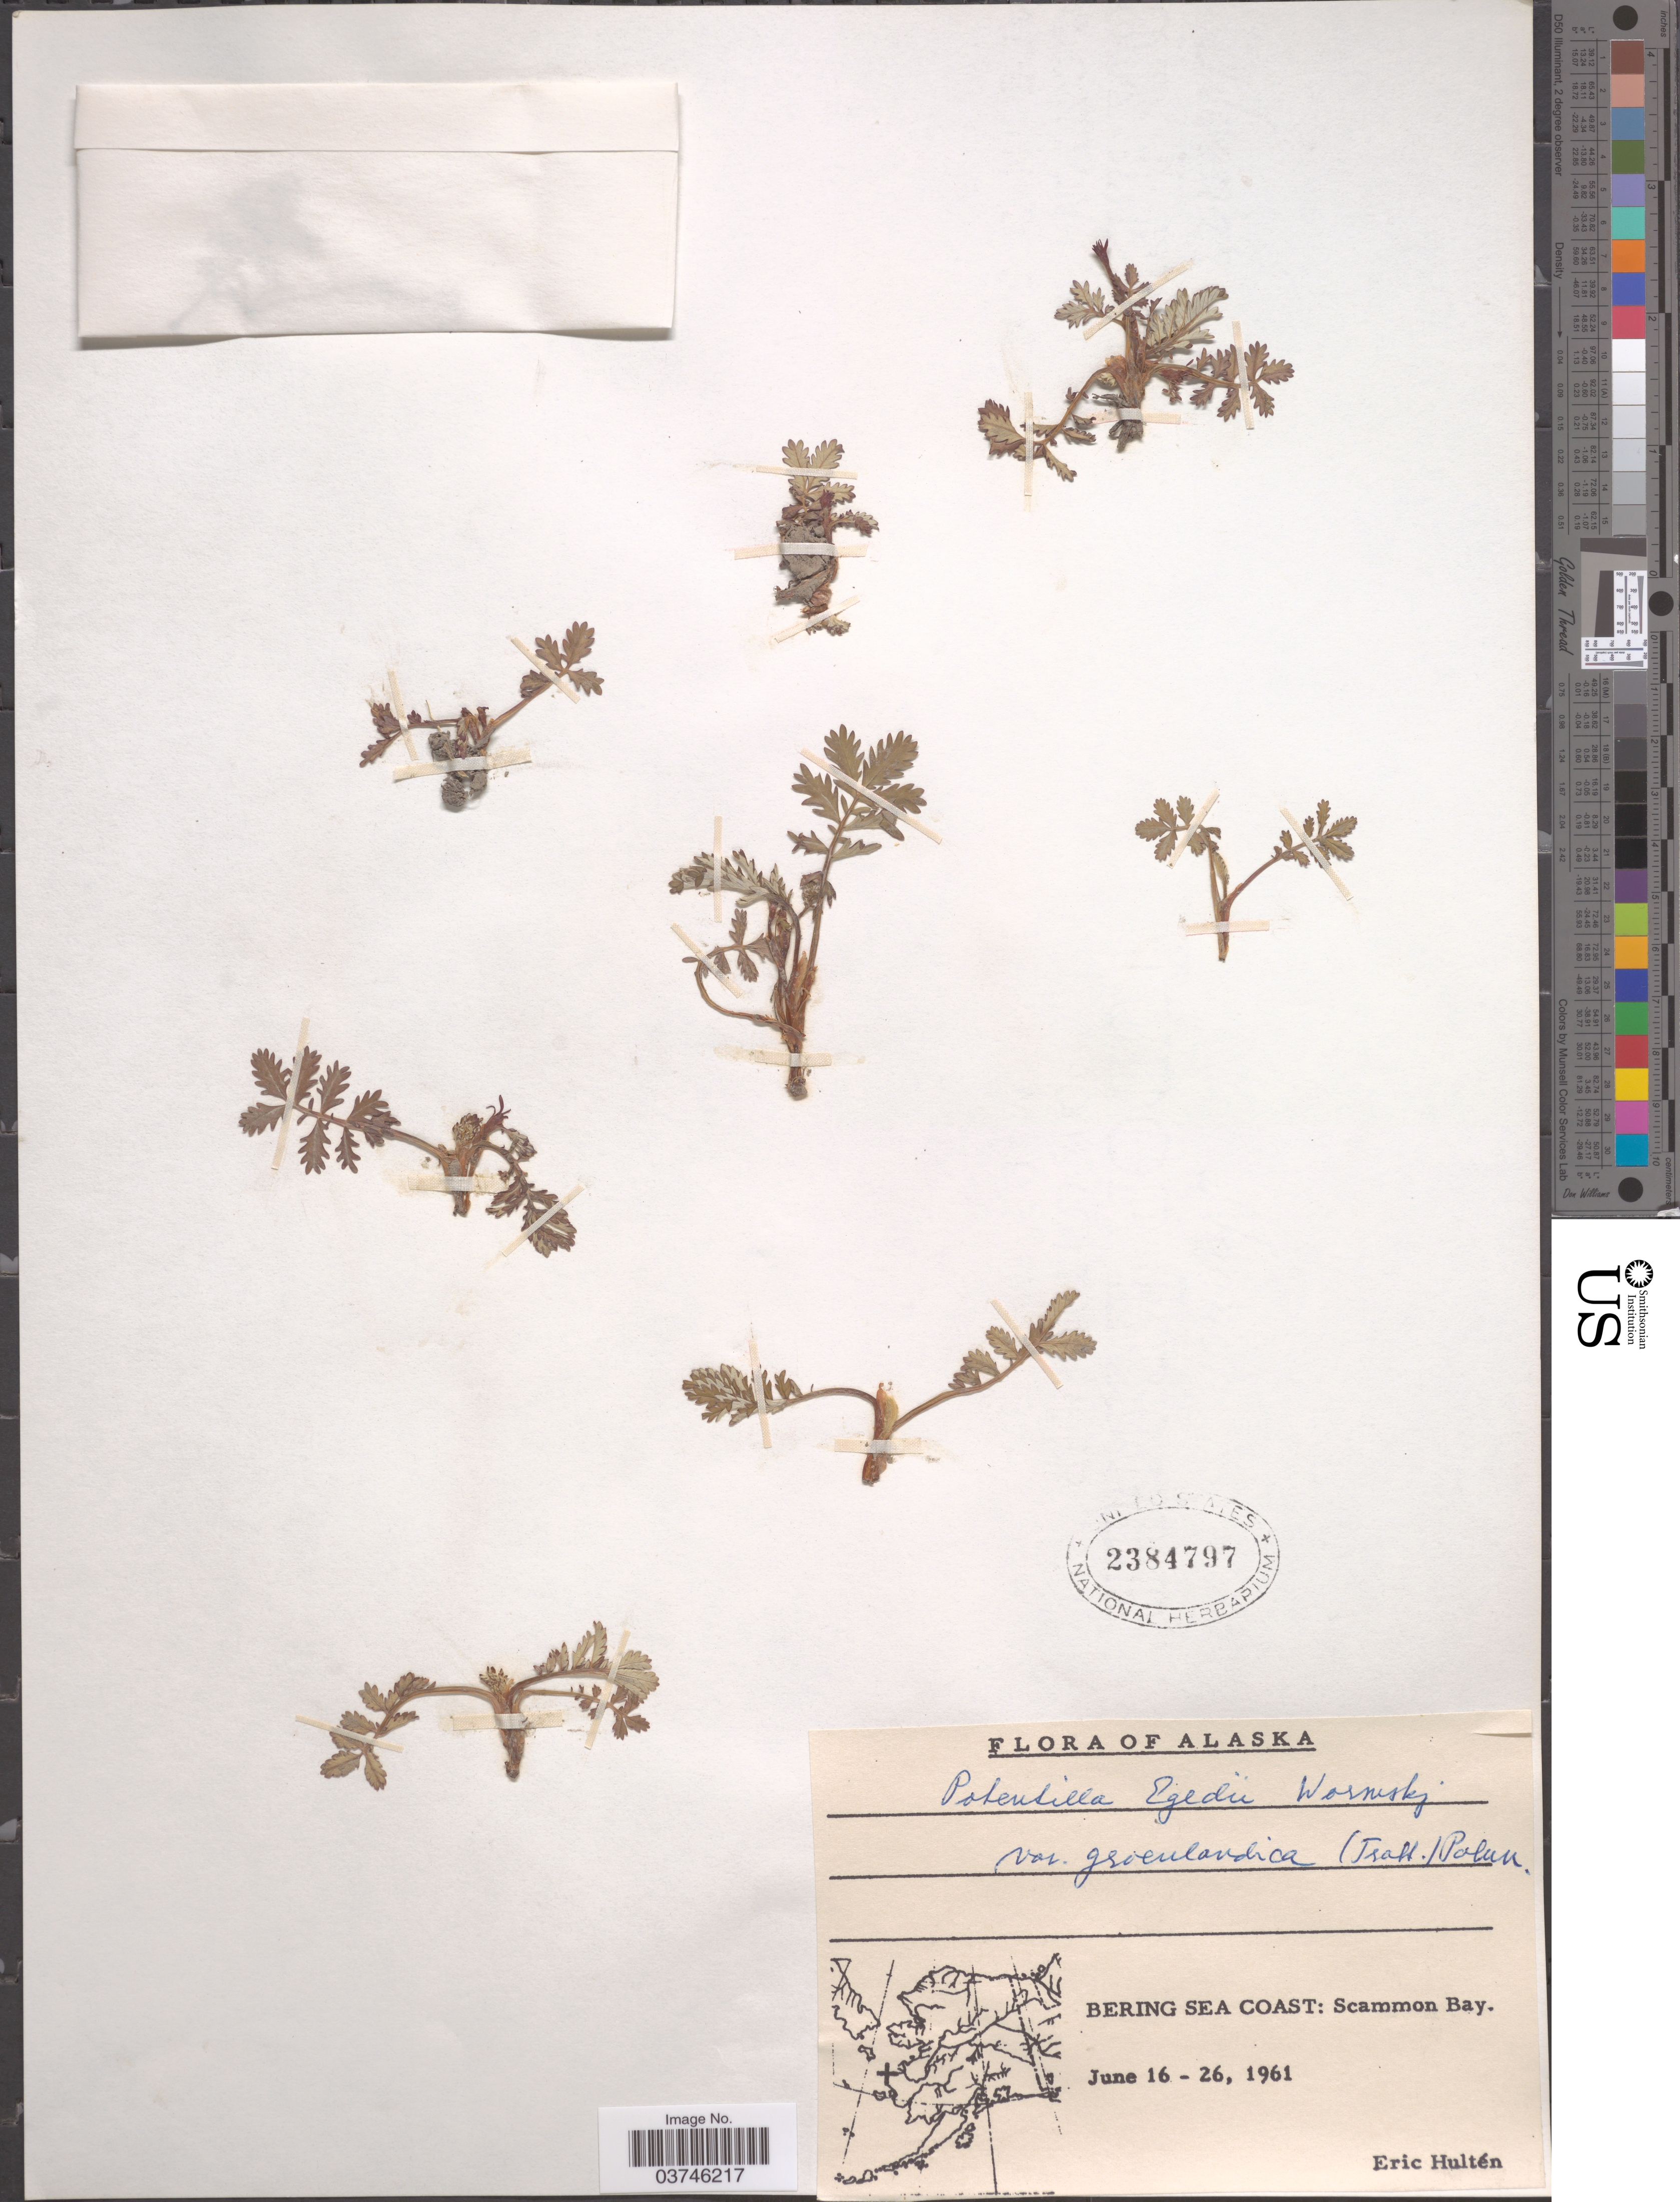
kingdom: Plantae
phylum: Tracheophyta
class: Magnoliopsida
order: Rosales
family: Rosaceae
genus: Argentina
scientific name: Argentina egedii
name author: (Wormsk. ex Oeder) Rydb.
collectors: E. G. Hultén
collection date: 1961-06-16/1961-06-26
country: United States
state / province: Alaska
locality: Berins Sea Coast: Scammon Bay.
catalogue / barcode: US 2384797